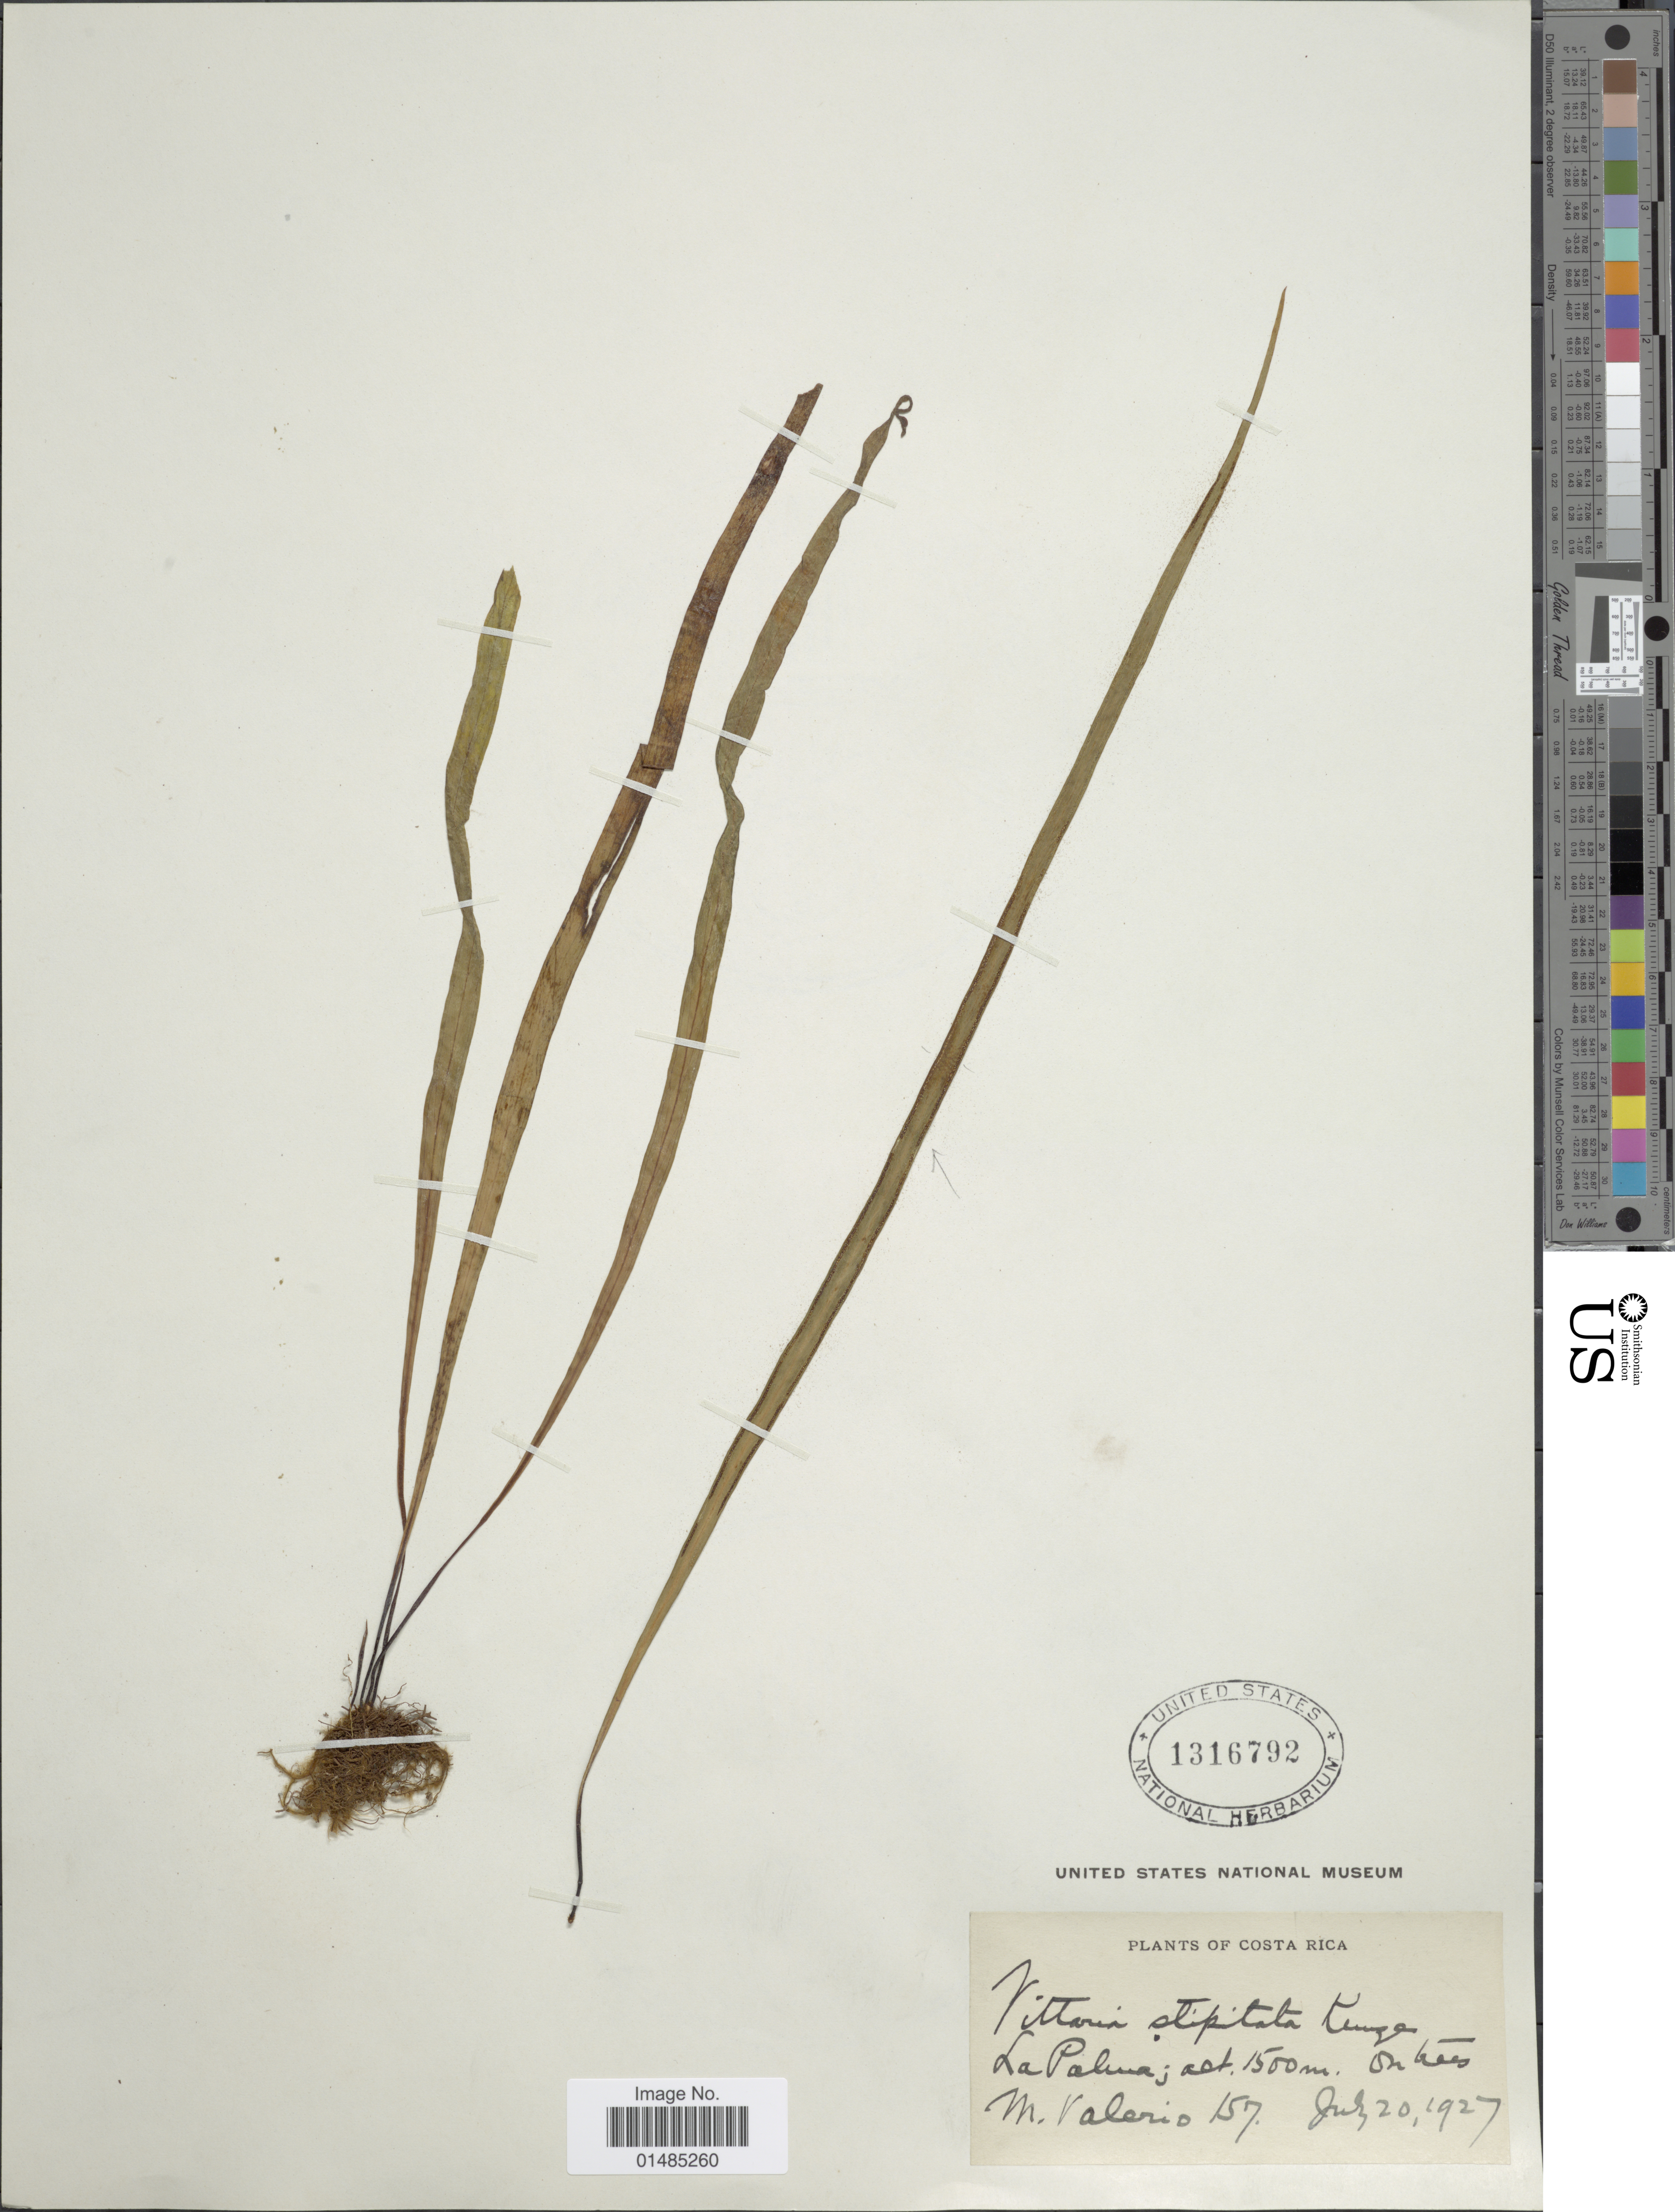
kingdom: Plantae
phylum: Tracheophyta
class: Polypodiopsida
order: Polypodiales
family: Pteridaceae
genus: Radiovittaria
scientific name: Radiovittaria stipitata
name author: (Kunze) E.H. Crane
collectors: M. Valerio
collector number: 157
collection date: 1927-07-20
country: Costa Rica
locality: La Palma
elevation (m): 1500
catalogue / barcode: US 1316792